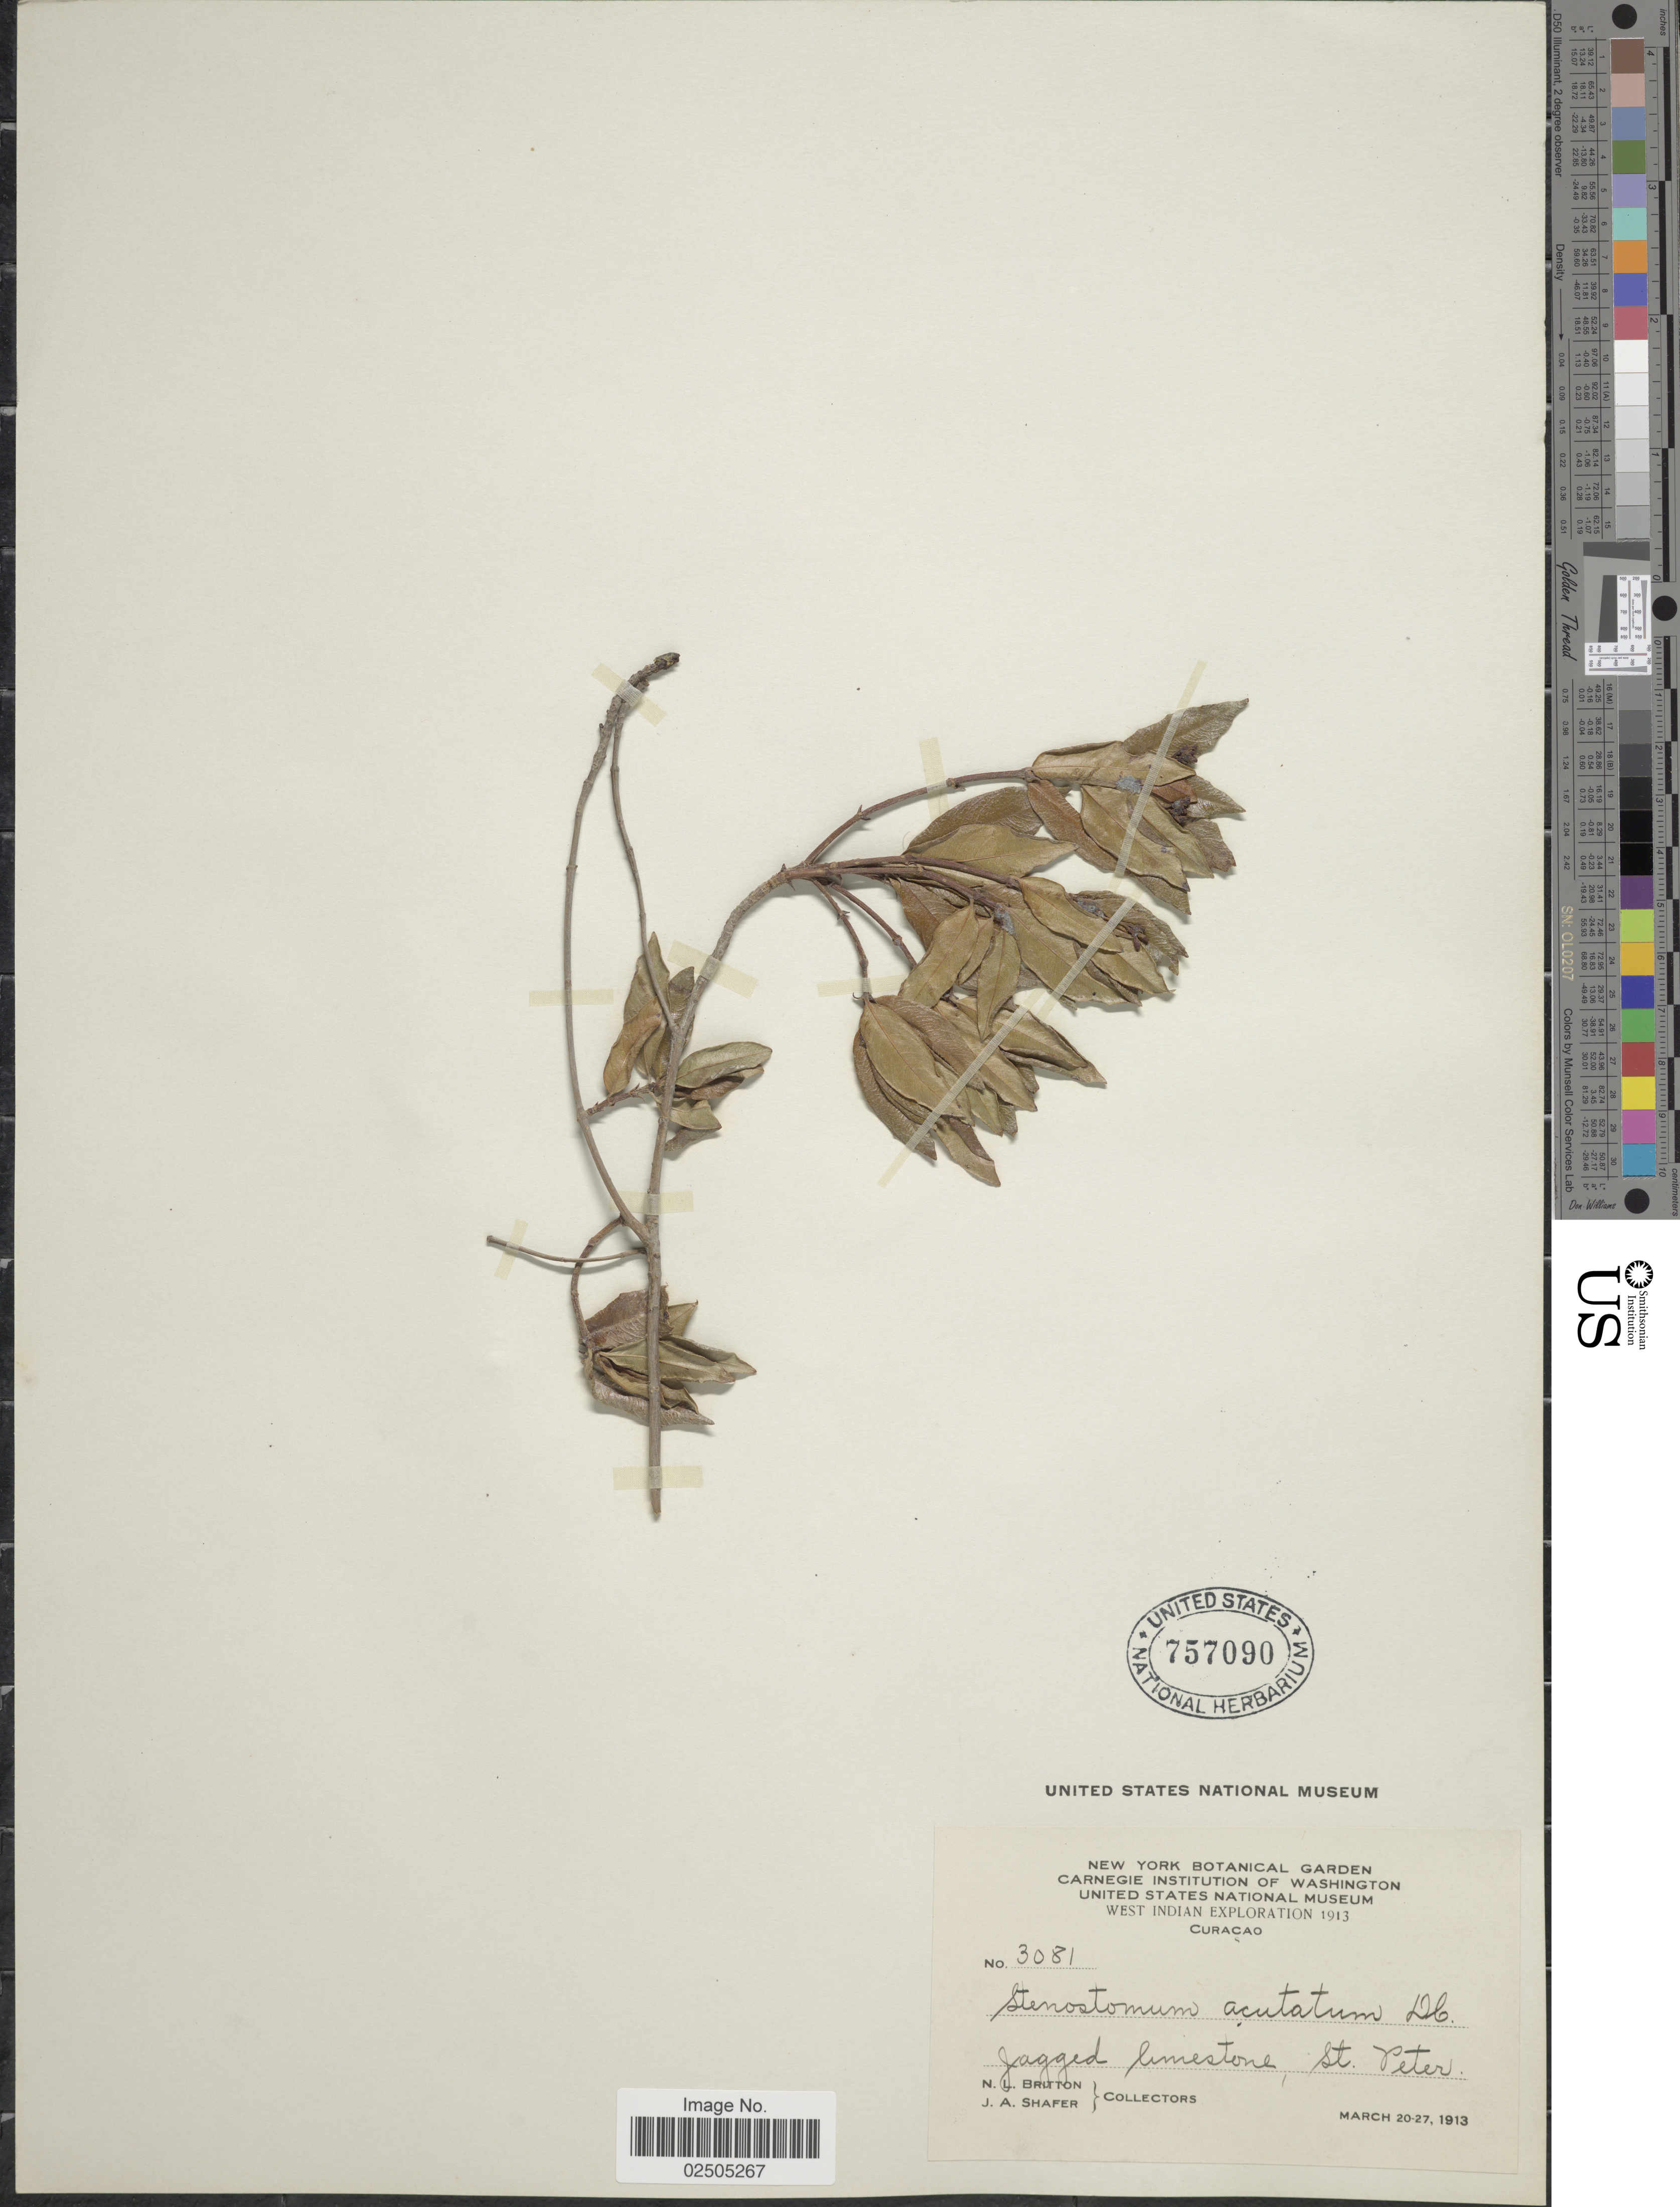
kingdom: Plantae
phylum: Tracheophyta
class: Magnoliopsida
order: Gentianales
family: Rubiaceae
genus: Antirrhoea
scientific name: Antirrhoea acutata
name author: (DC.) Urb.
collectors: N. Britton & J. A. Shafer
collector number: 3081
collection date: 1913-03-20/1913-03-27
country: Curaçao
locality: St. Peter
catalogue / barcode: US 757090